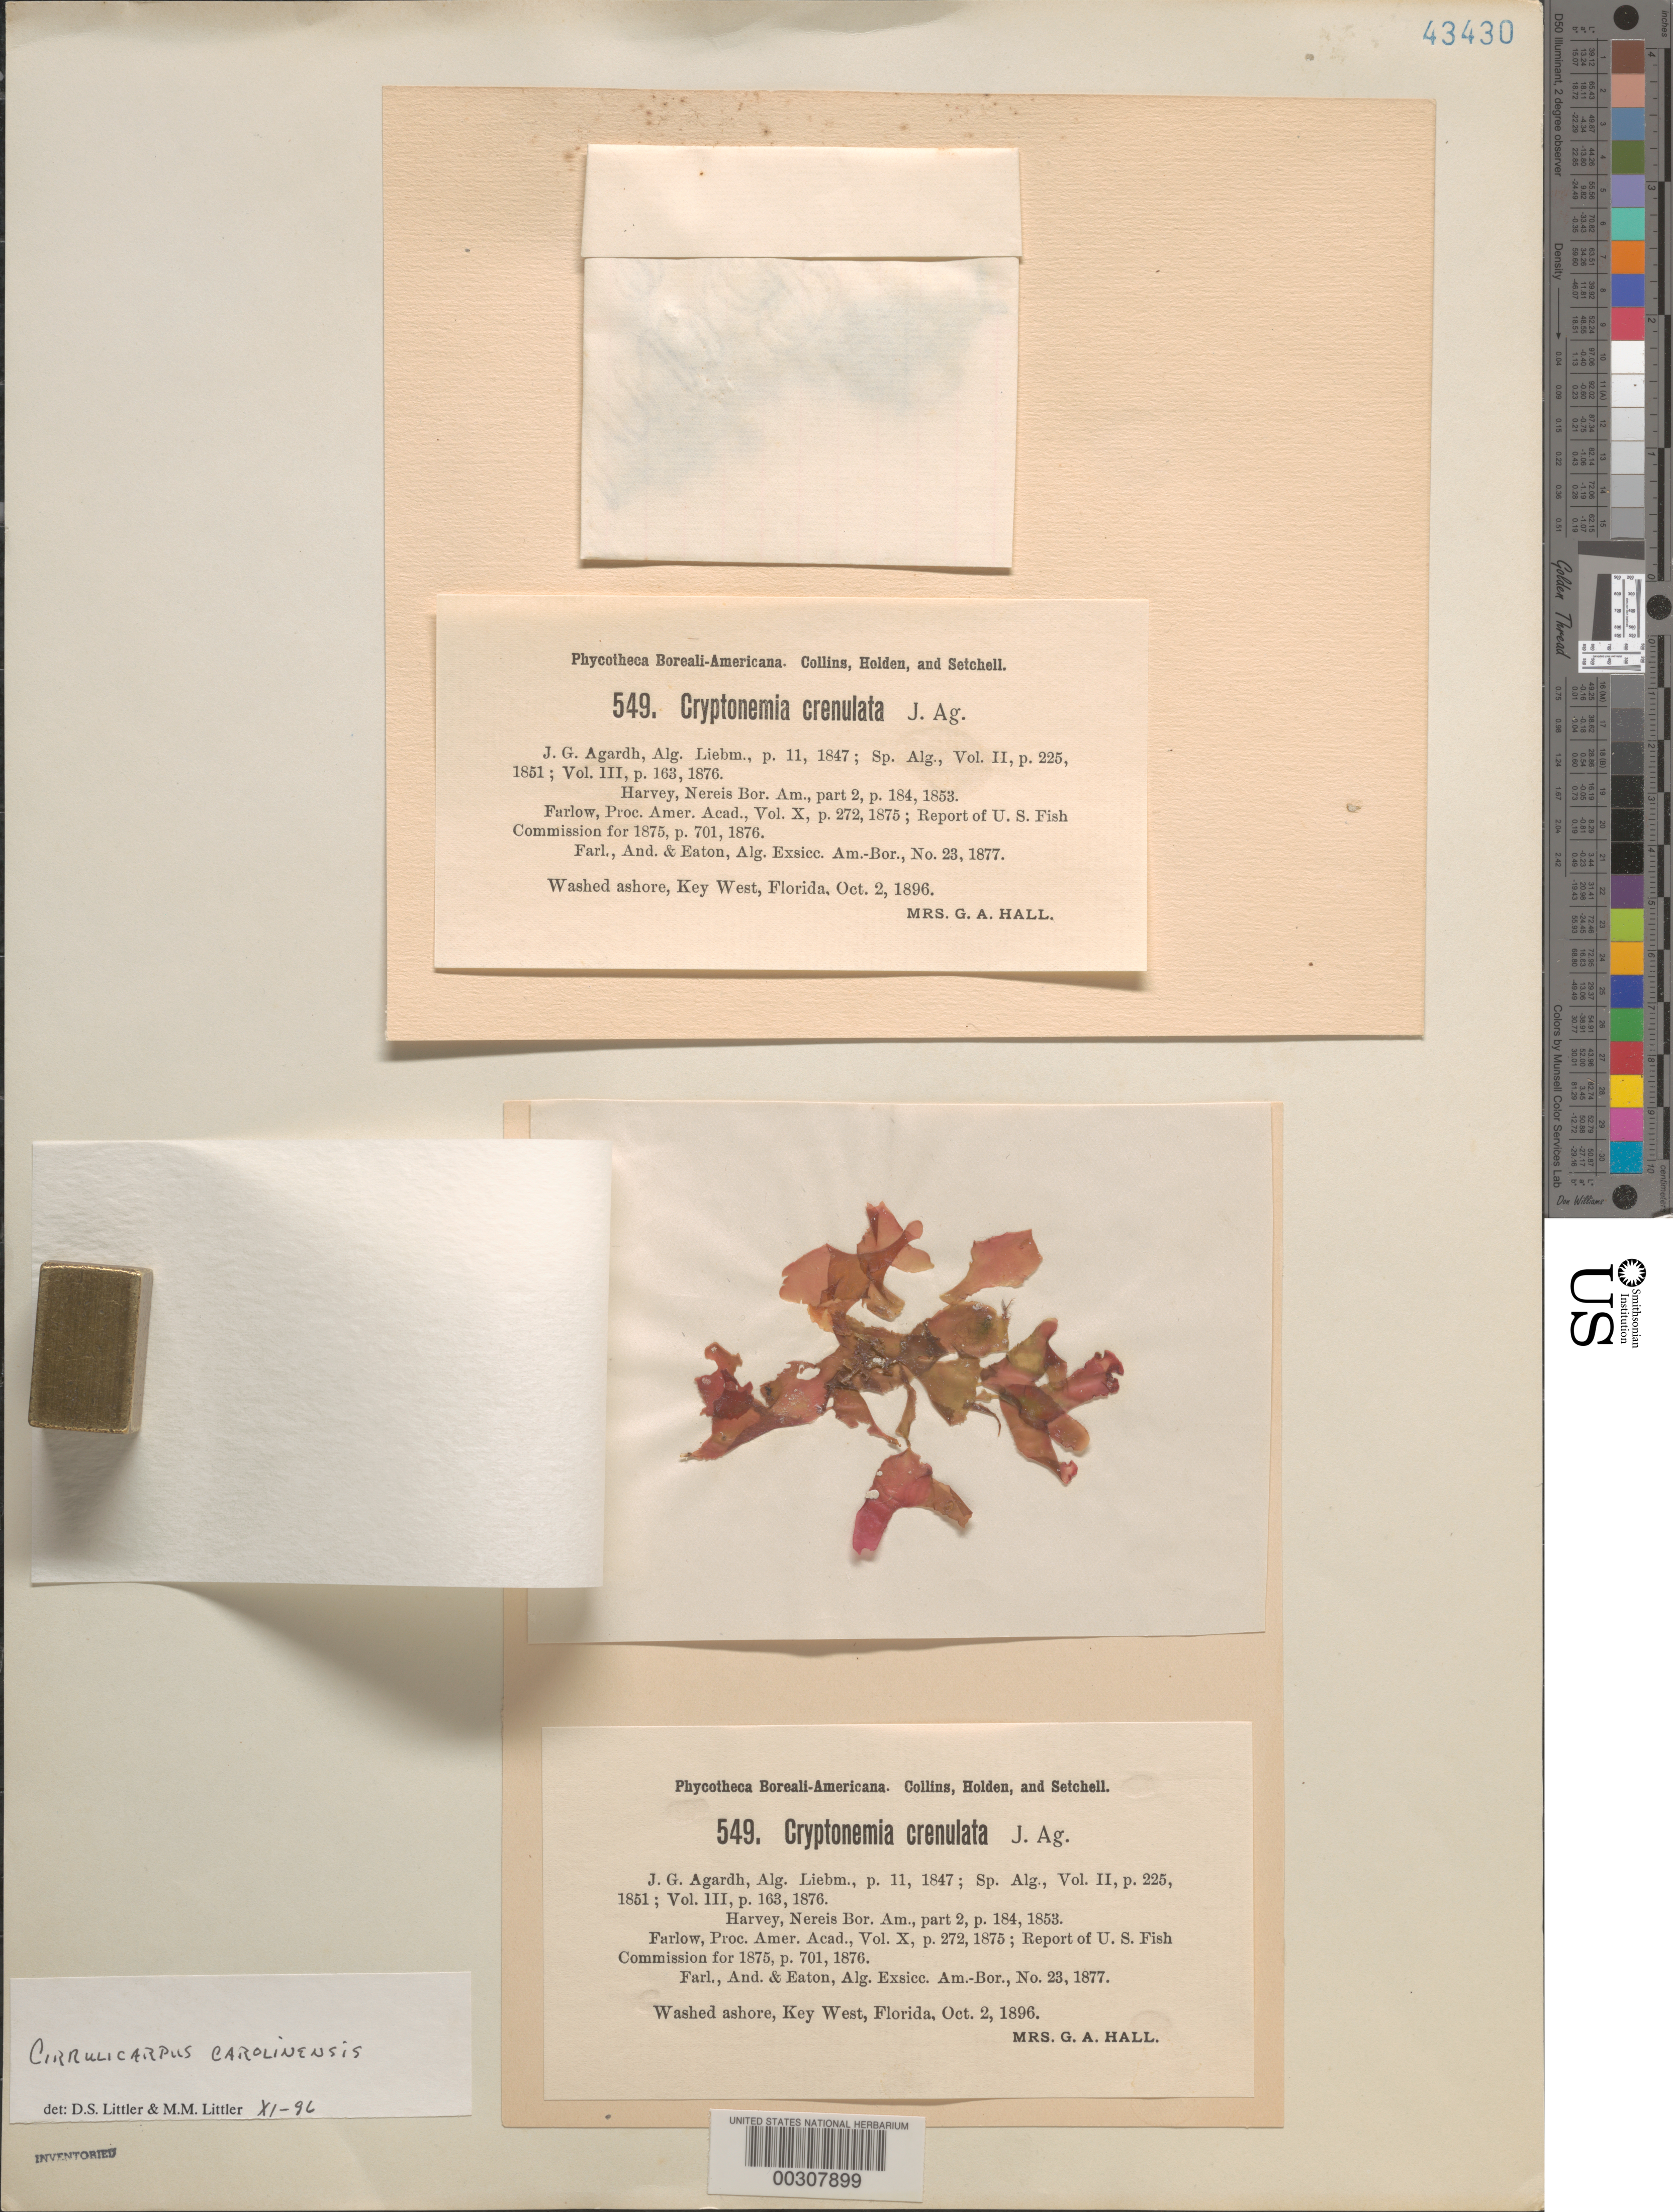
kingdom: Plantae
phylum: Rhodophyta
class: Florideophyceae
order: Gigartinales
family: Kallymeniaceae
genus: Cirrulicarpus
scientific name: Cirrulicarpus carolinensis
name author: G.I. Hansen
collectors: G. Hall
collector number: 549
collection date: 1896-10-02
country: United States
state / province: Florida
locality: Washed ashore, Key West.